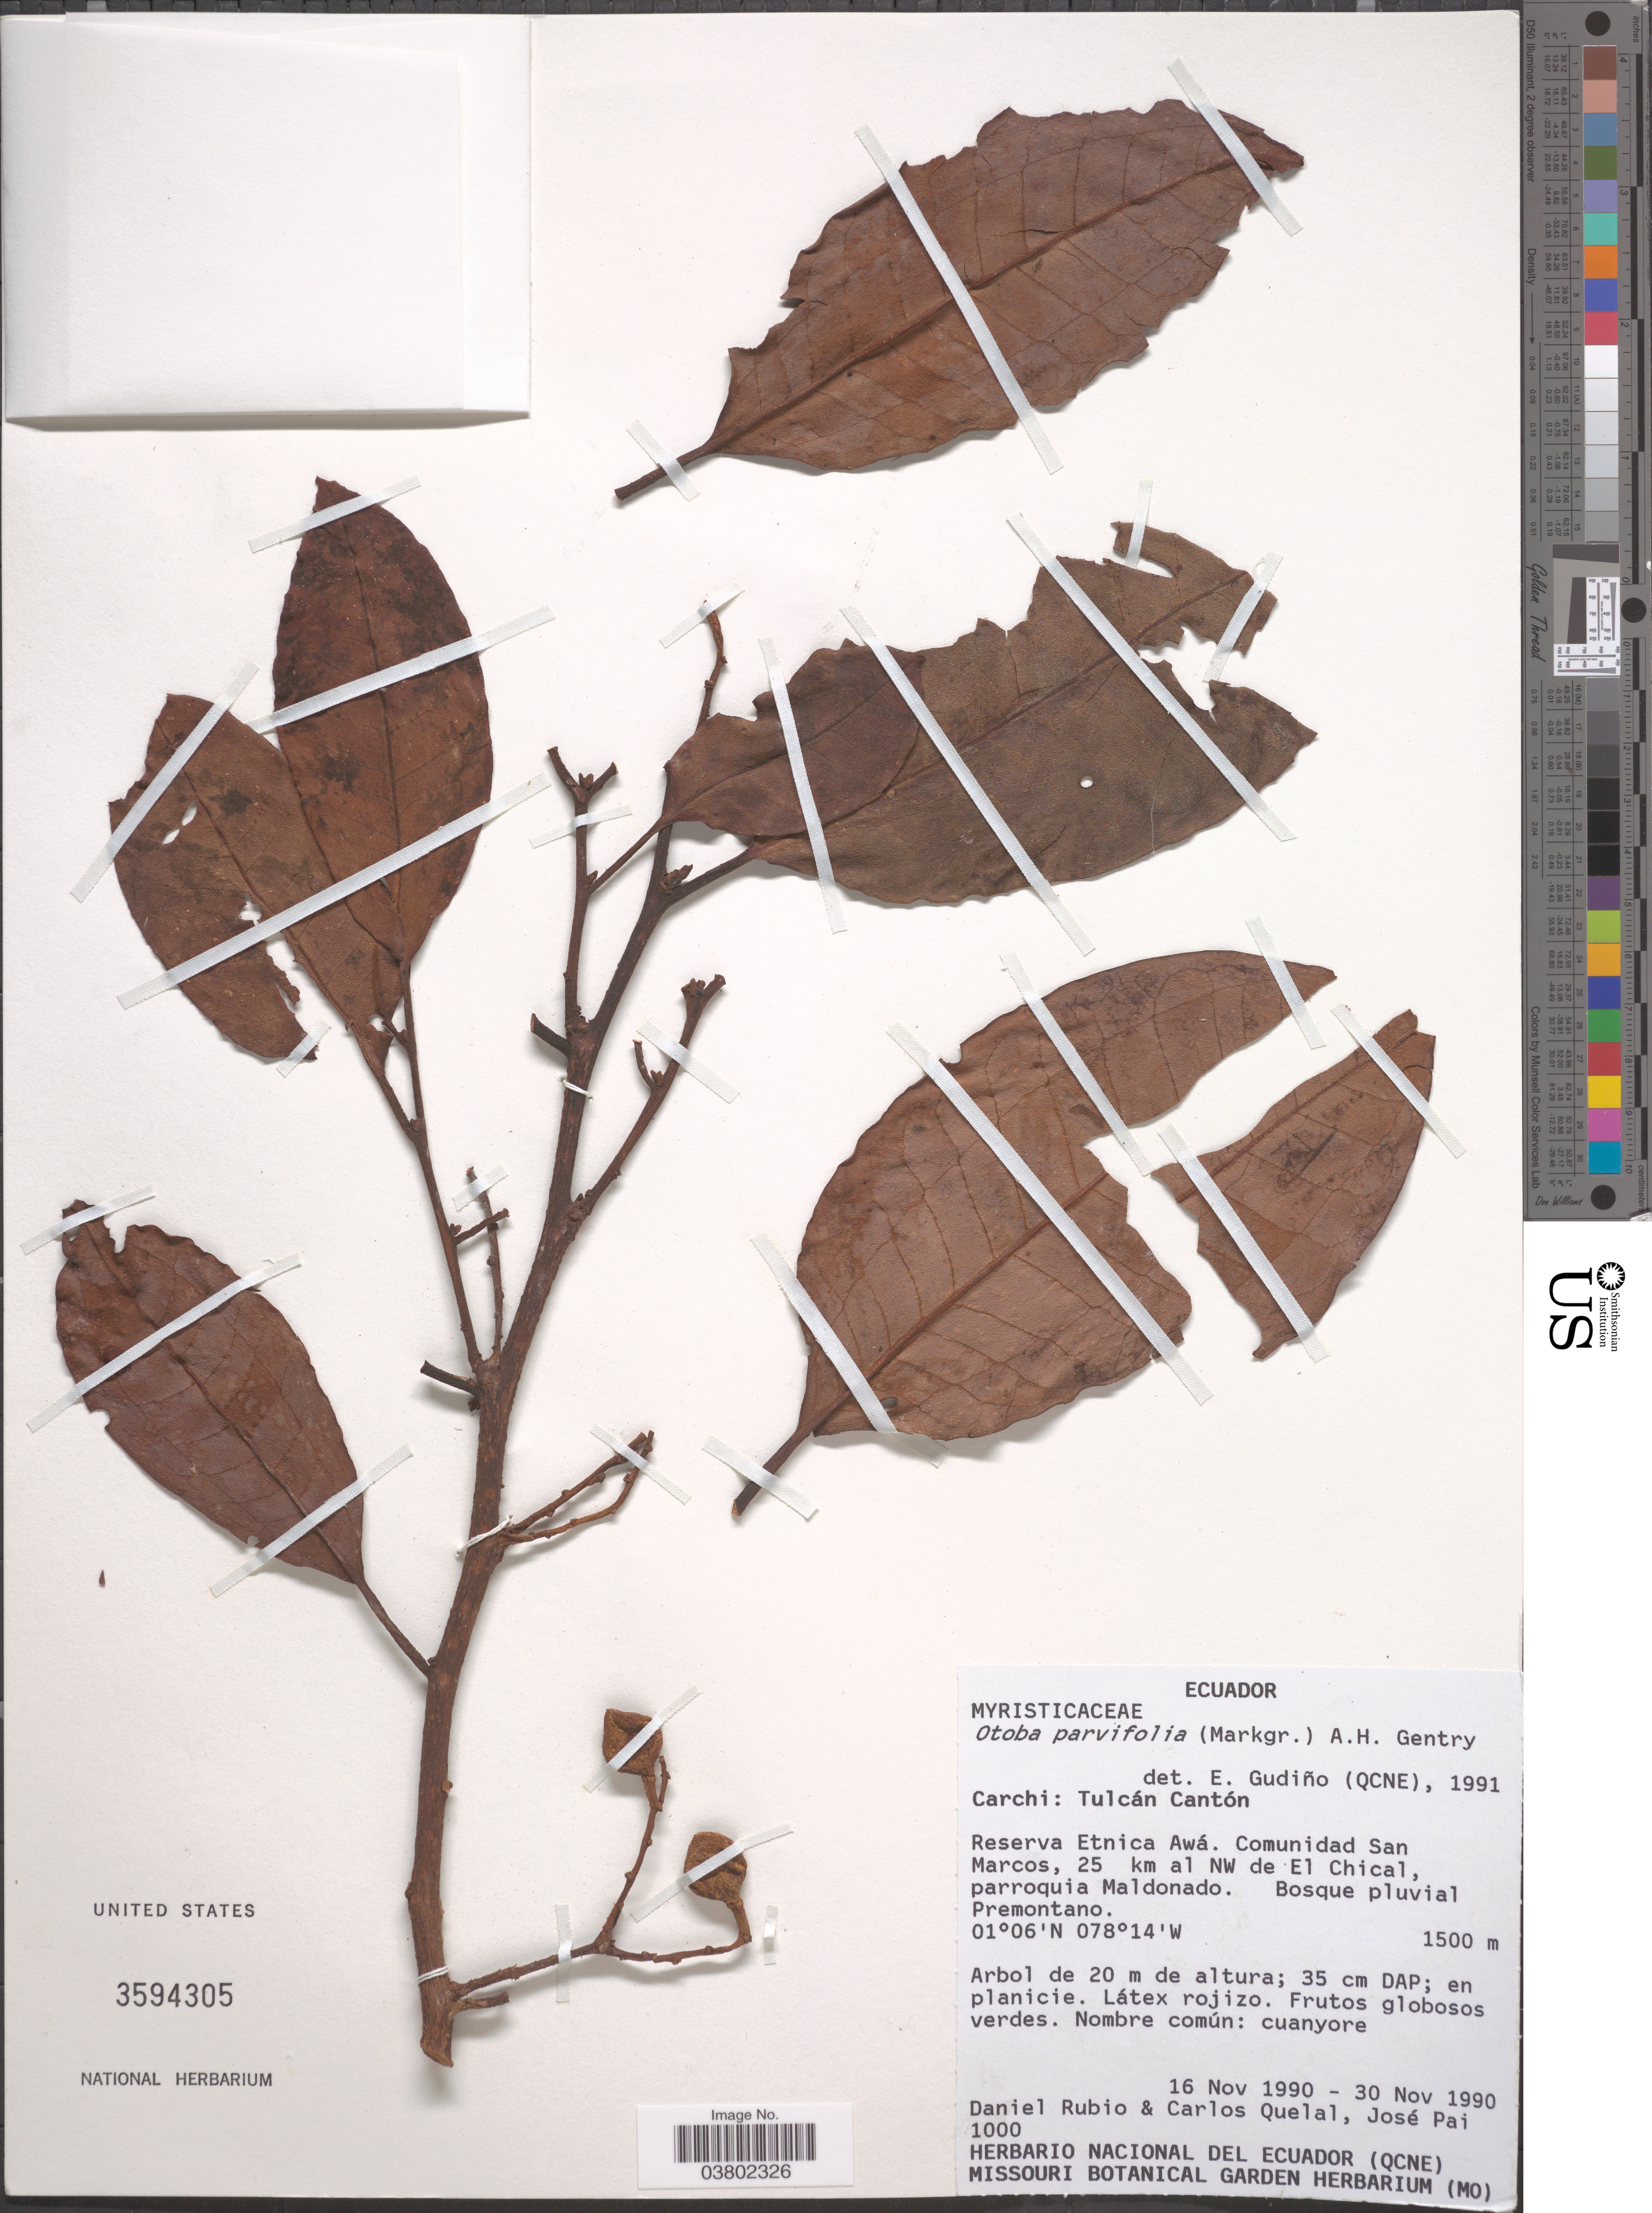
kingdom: Plantae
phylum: Tracheophyta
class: Magnoliopsida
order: Magnoliales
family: Myristicaceae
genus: Otoba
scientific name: Otoba parvifolia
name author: (Markgr.) A.H. Gentry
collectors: D. Rubio, C. Quelal & J. Pai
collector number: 1000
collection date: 1990-11-16/1990-11-30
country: Ecuador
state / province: Carchi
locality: Tulcán Cantón. Reserva Etnica Awá. Comunidad San Marcos, 25 km al NW de El Chical, parroquia Maldonado.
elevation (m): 1500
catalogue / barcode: US 3594305